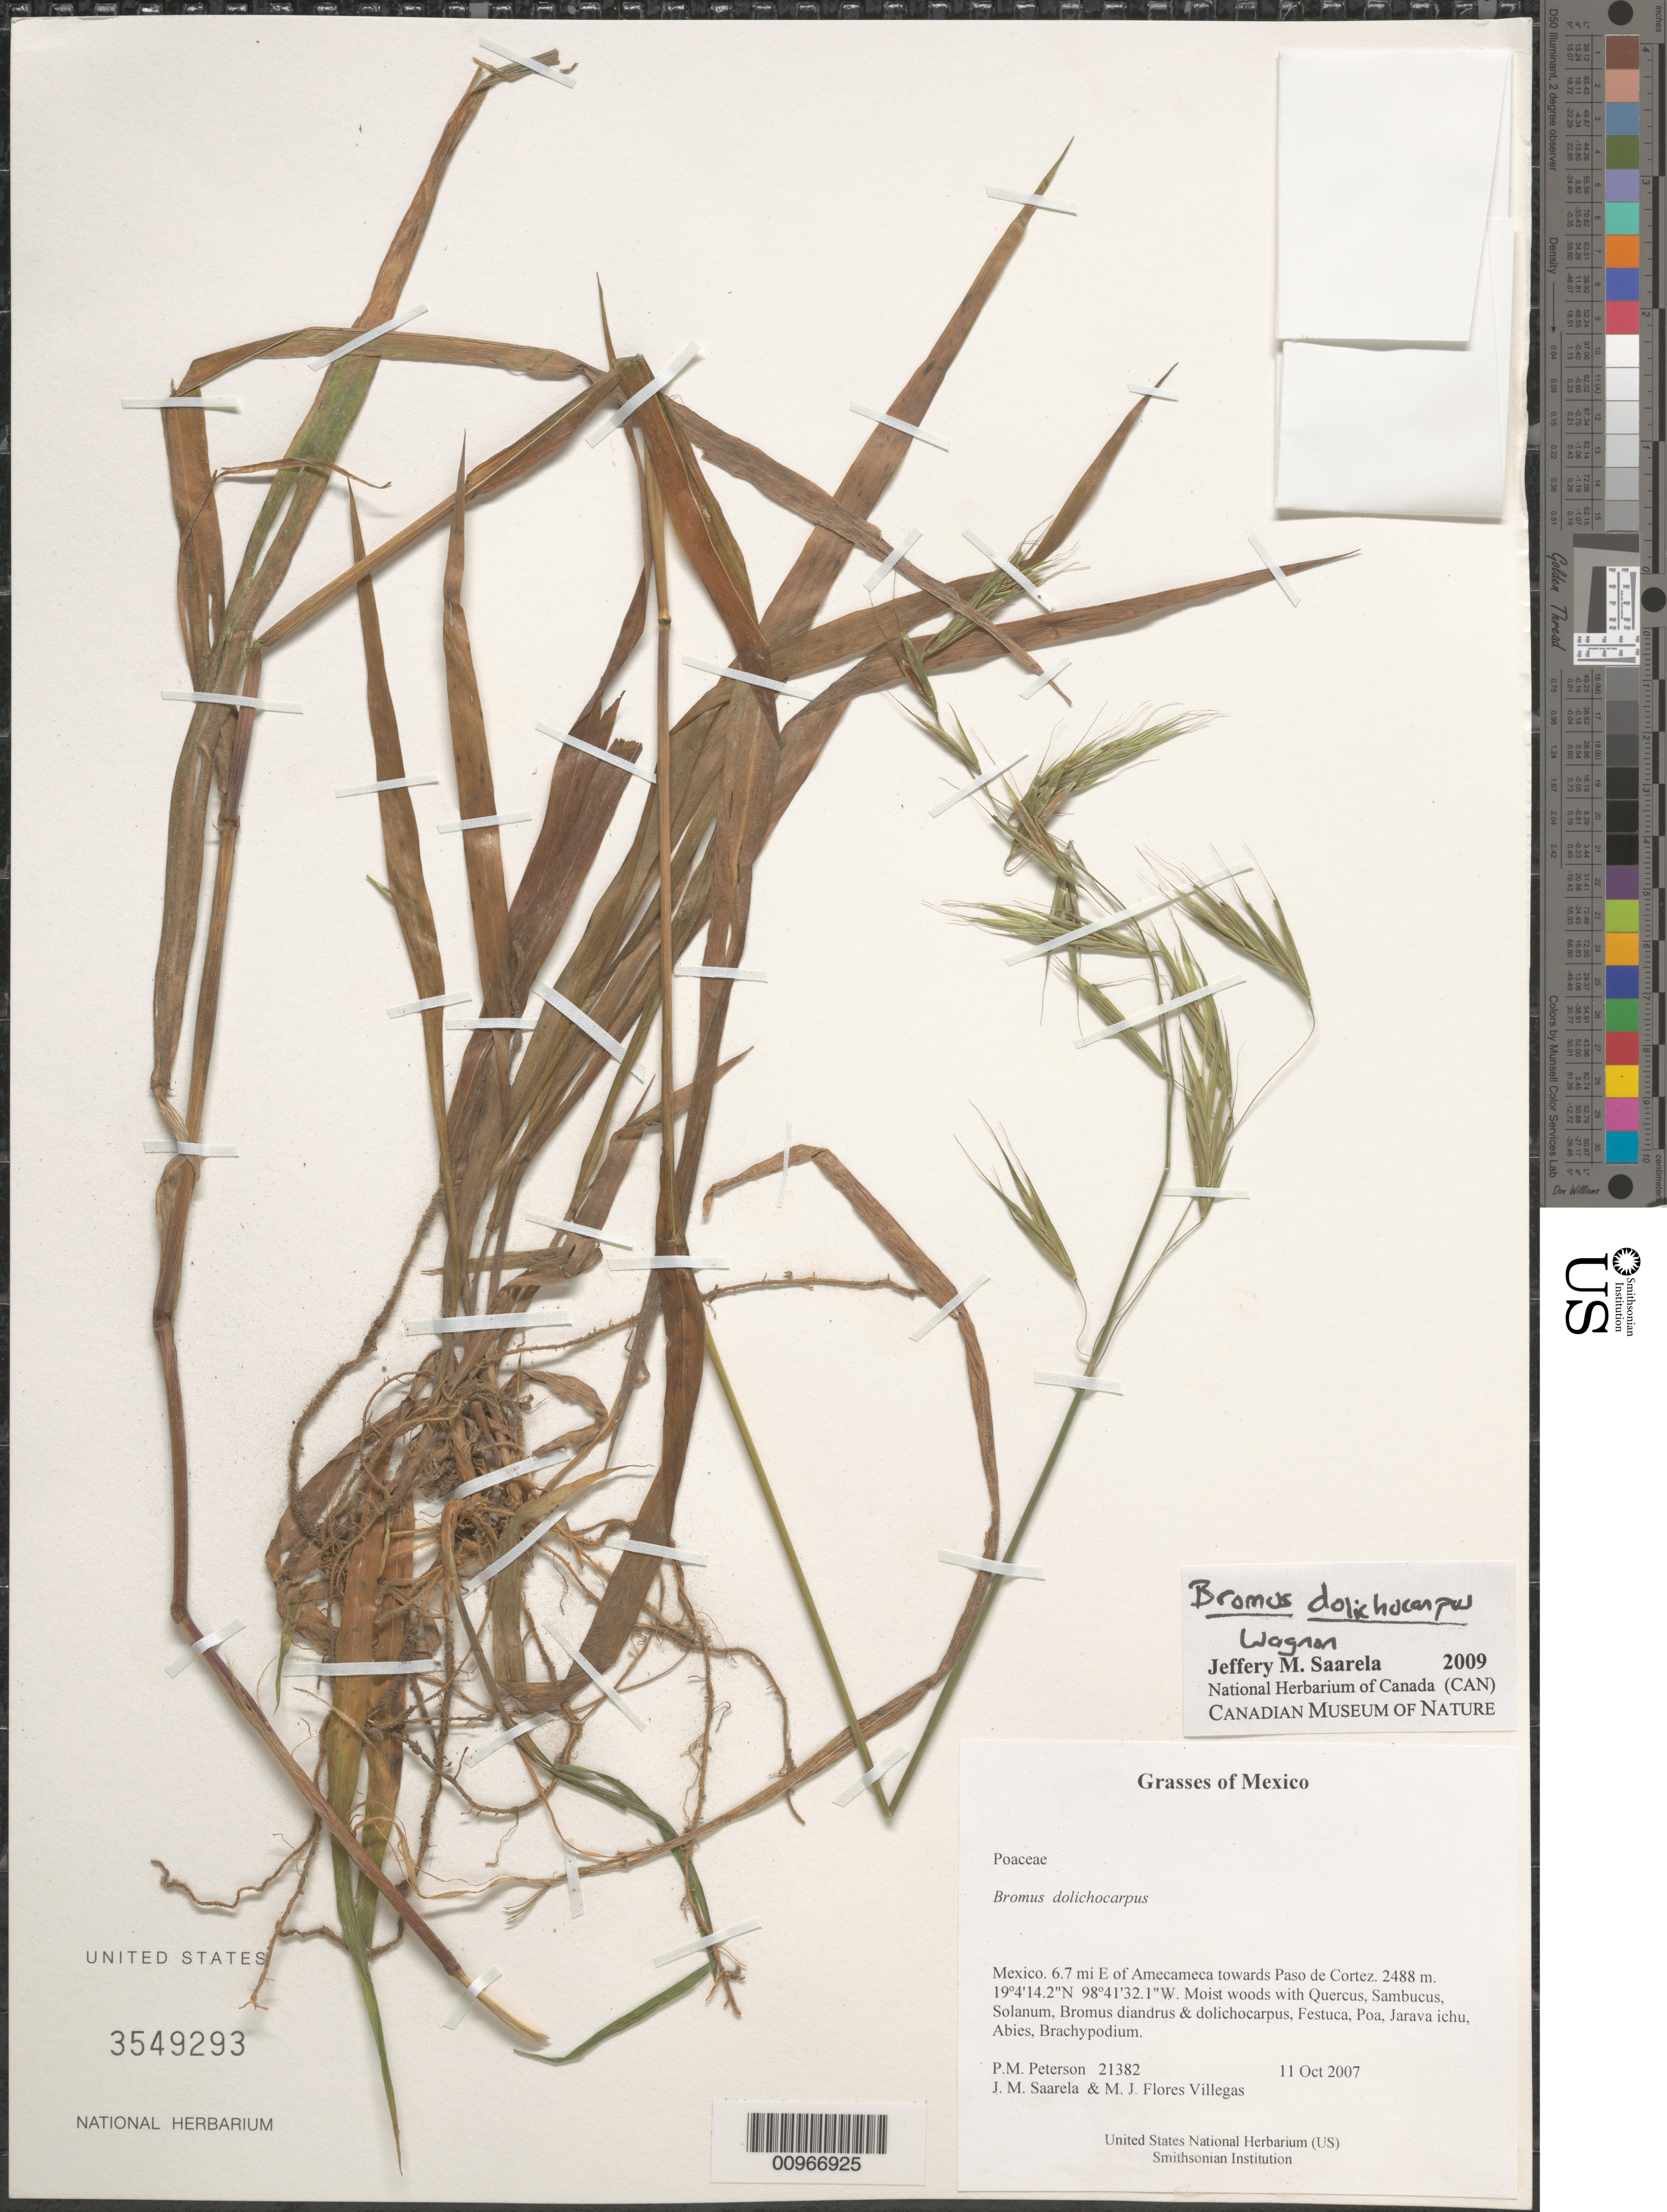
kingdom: Plantae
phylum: Tracheophyta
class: Liliopsida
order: Poales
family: Poaceae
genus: Bromus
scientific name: Bromus dolichocarpus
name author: Wagnon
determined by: Saarela, J. M., (CAN), Canadian Museum of Nature (CANADA)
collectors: P. M. Peterson, J. Saarela & M. Flores Villegas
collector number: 21382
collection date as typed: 11 Oct 2007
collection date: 2007-10-11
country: Mexico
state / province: México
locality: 6.7 mi E of Amecameca towards Paso de Cortez.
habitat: Moist woods with Quercus, Sambucus, Solanum, Bromus diandrus & dolichocarpus, Festuca, Poa, Jarava ichu, Abies, Brachypodium.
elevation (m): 2488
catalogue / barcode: US 3549293